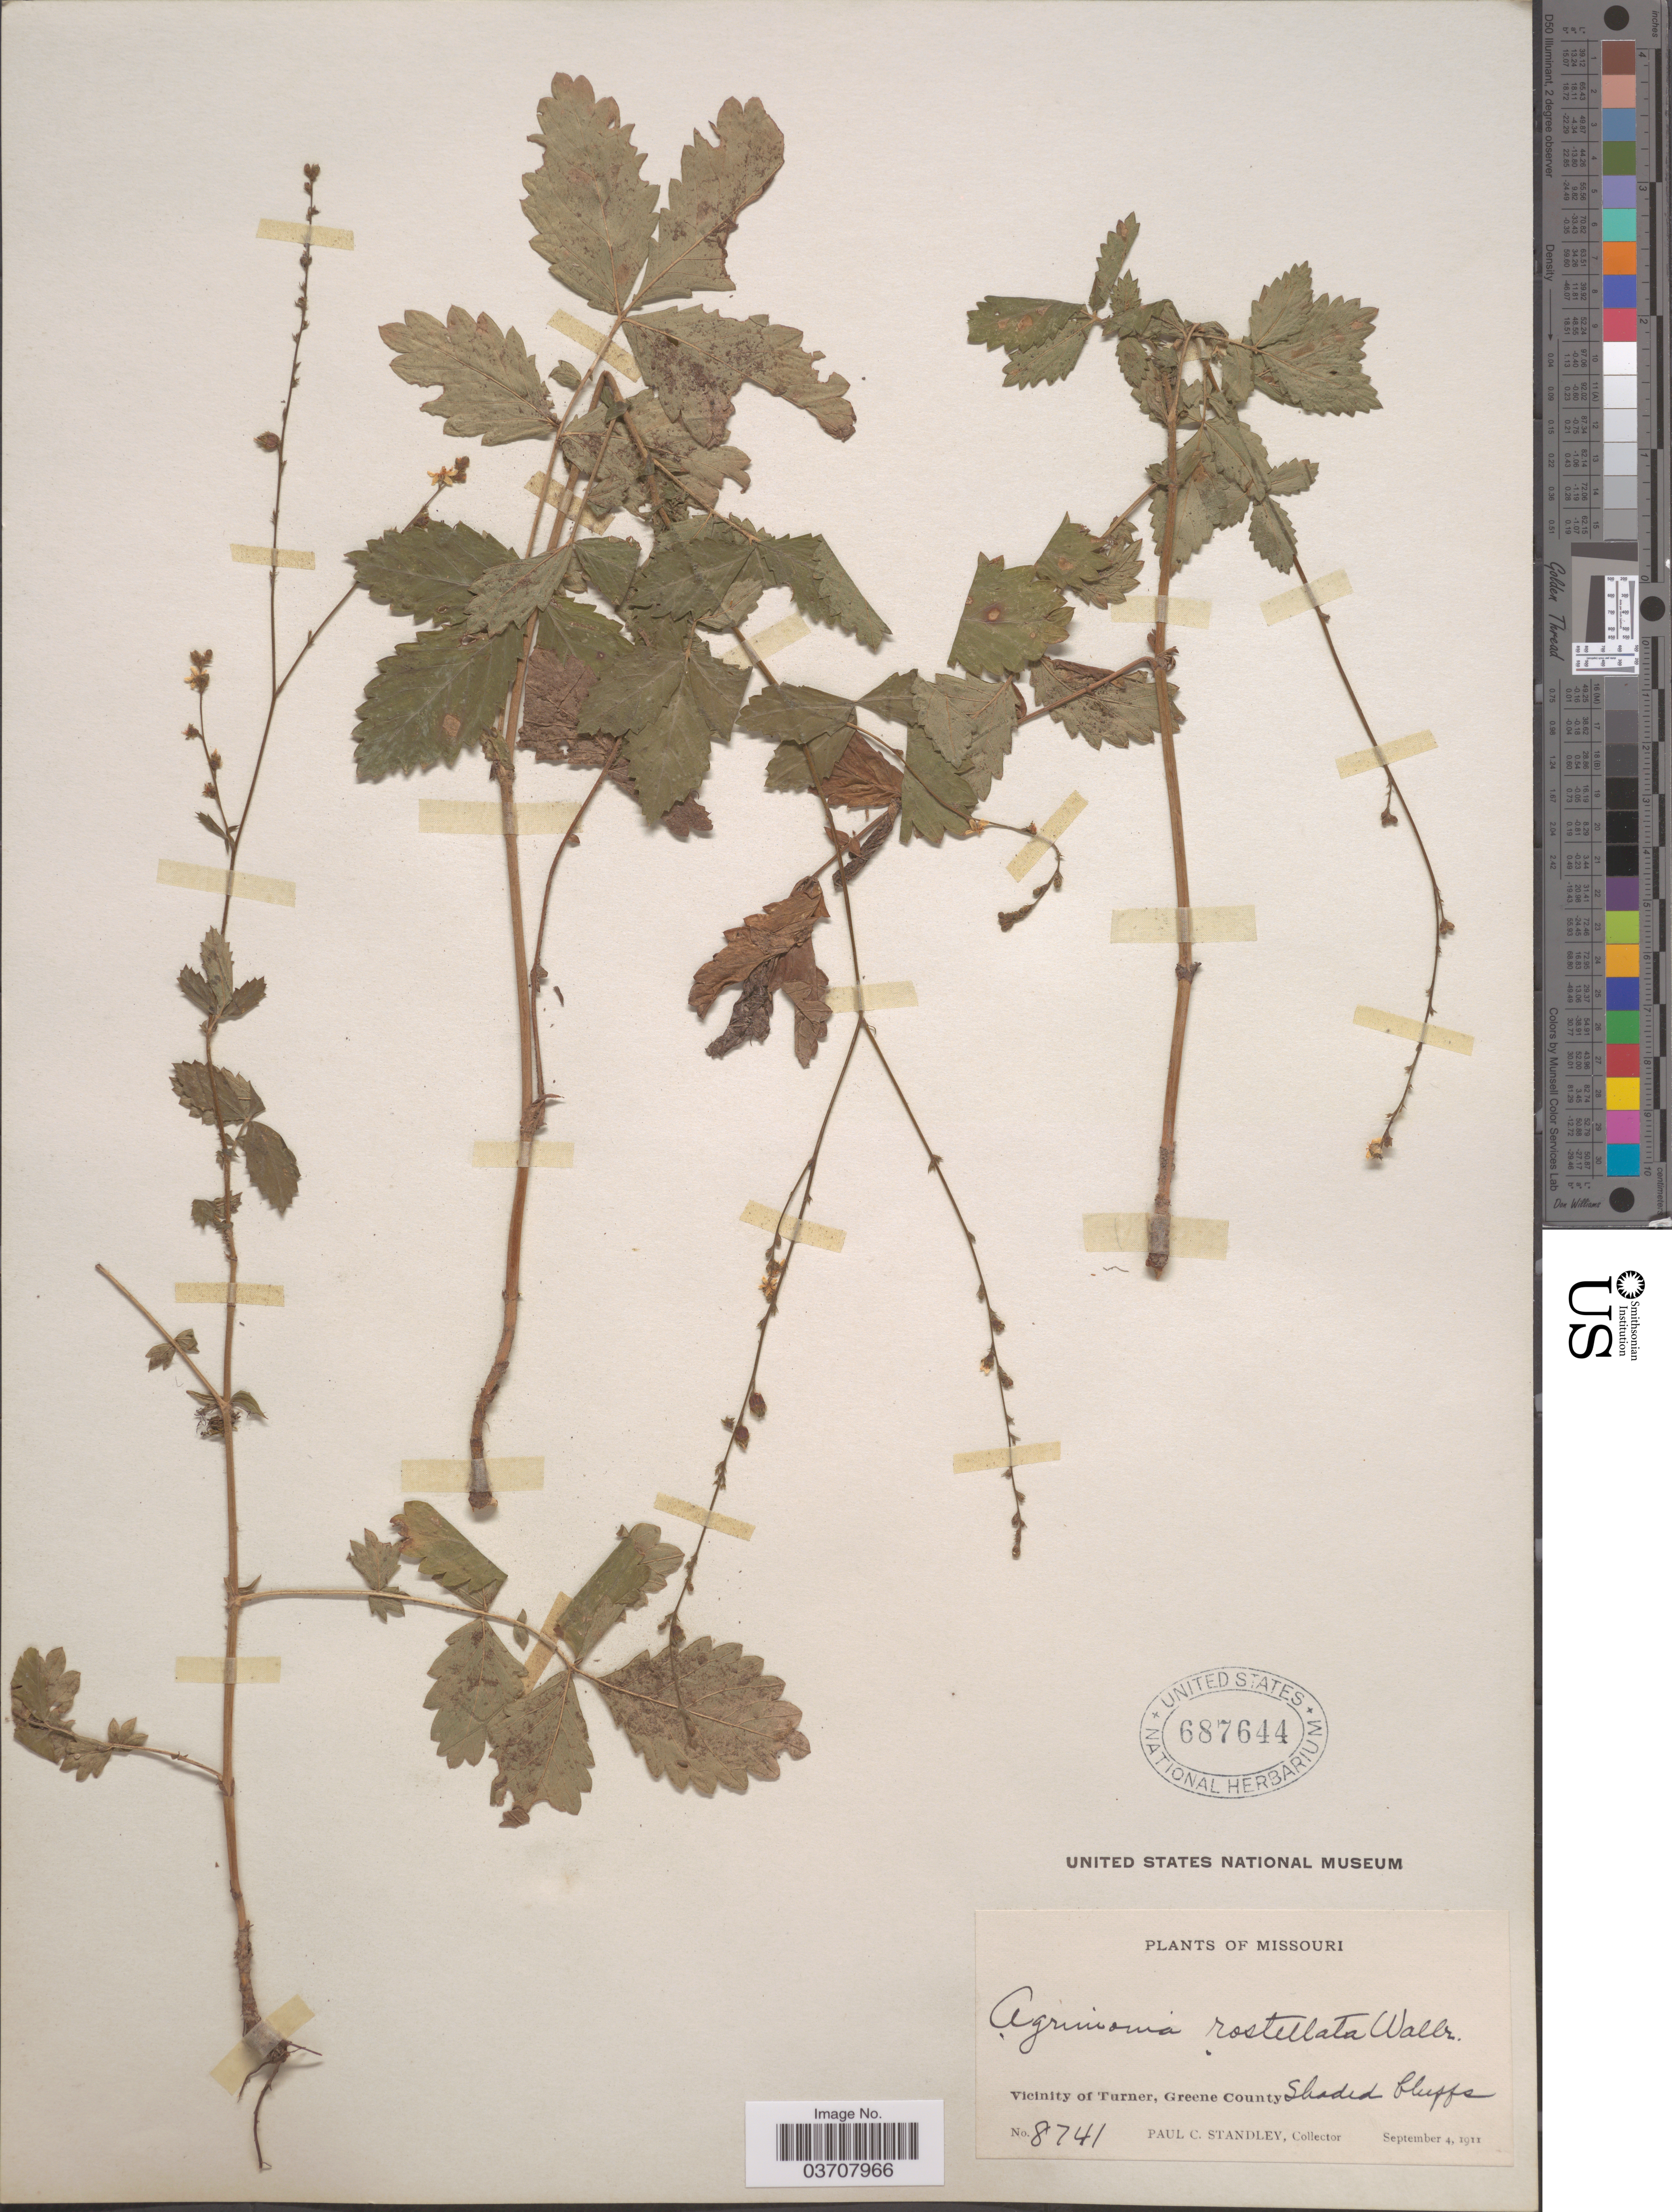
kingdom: Plantae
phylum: Tracheophyta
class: Magnoliopsida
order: Rosales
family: Rosaceae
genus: Agrimonia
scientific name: Agrimonia rostellata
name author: Wallr.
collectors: P. C. Standley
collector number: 8741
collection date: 1911-09-04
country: United States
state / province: Missouri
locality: Vicinity of Turner, Greene County.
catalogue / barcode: US 687644